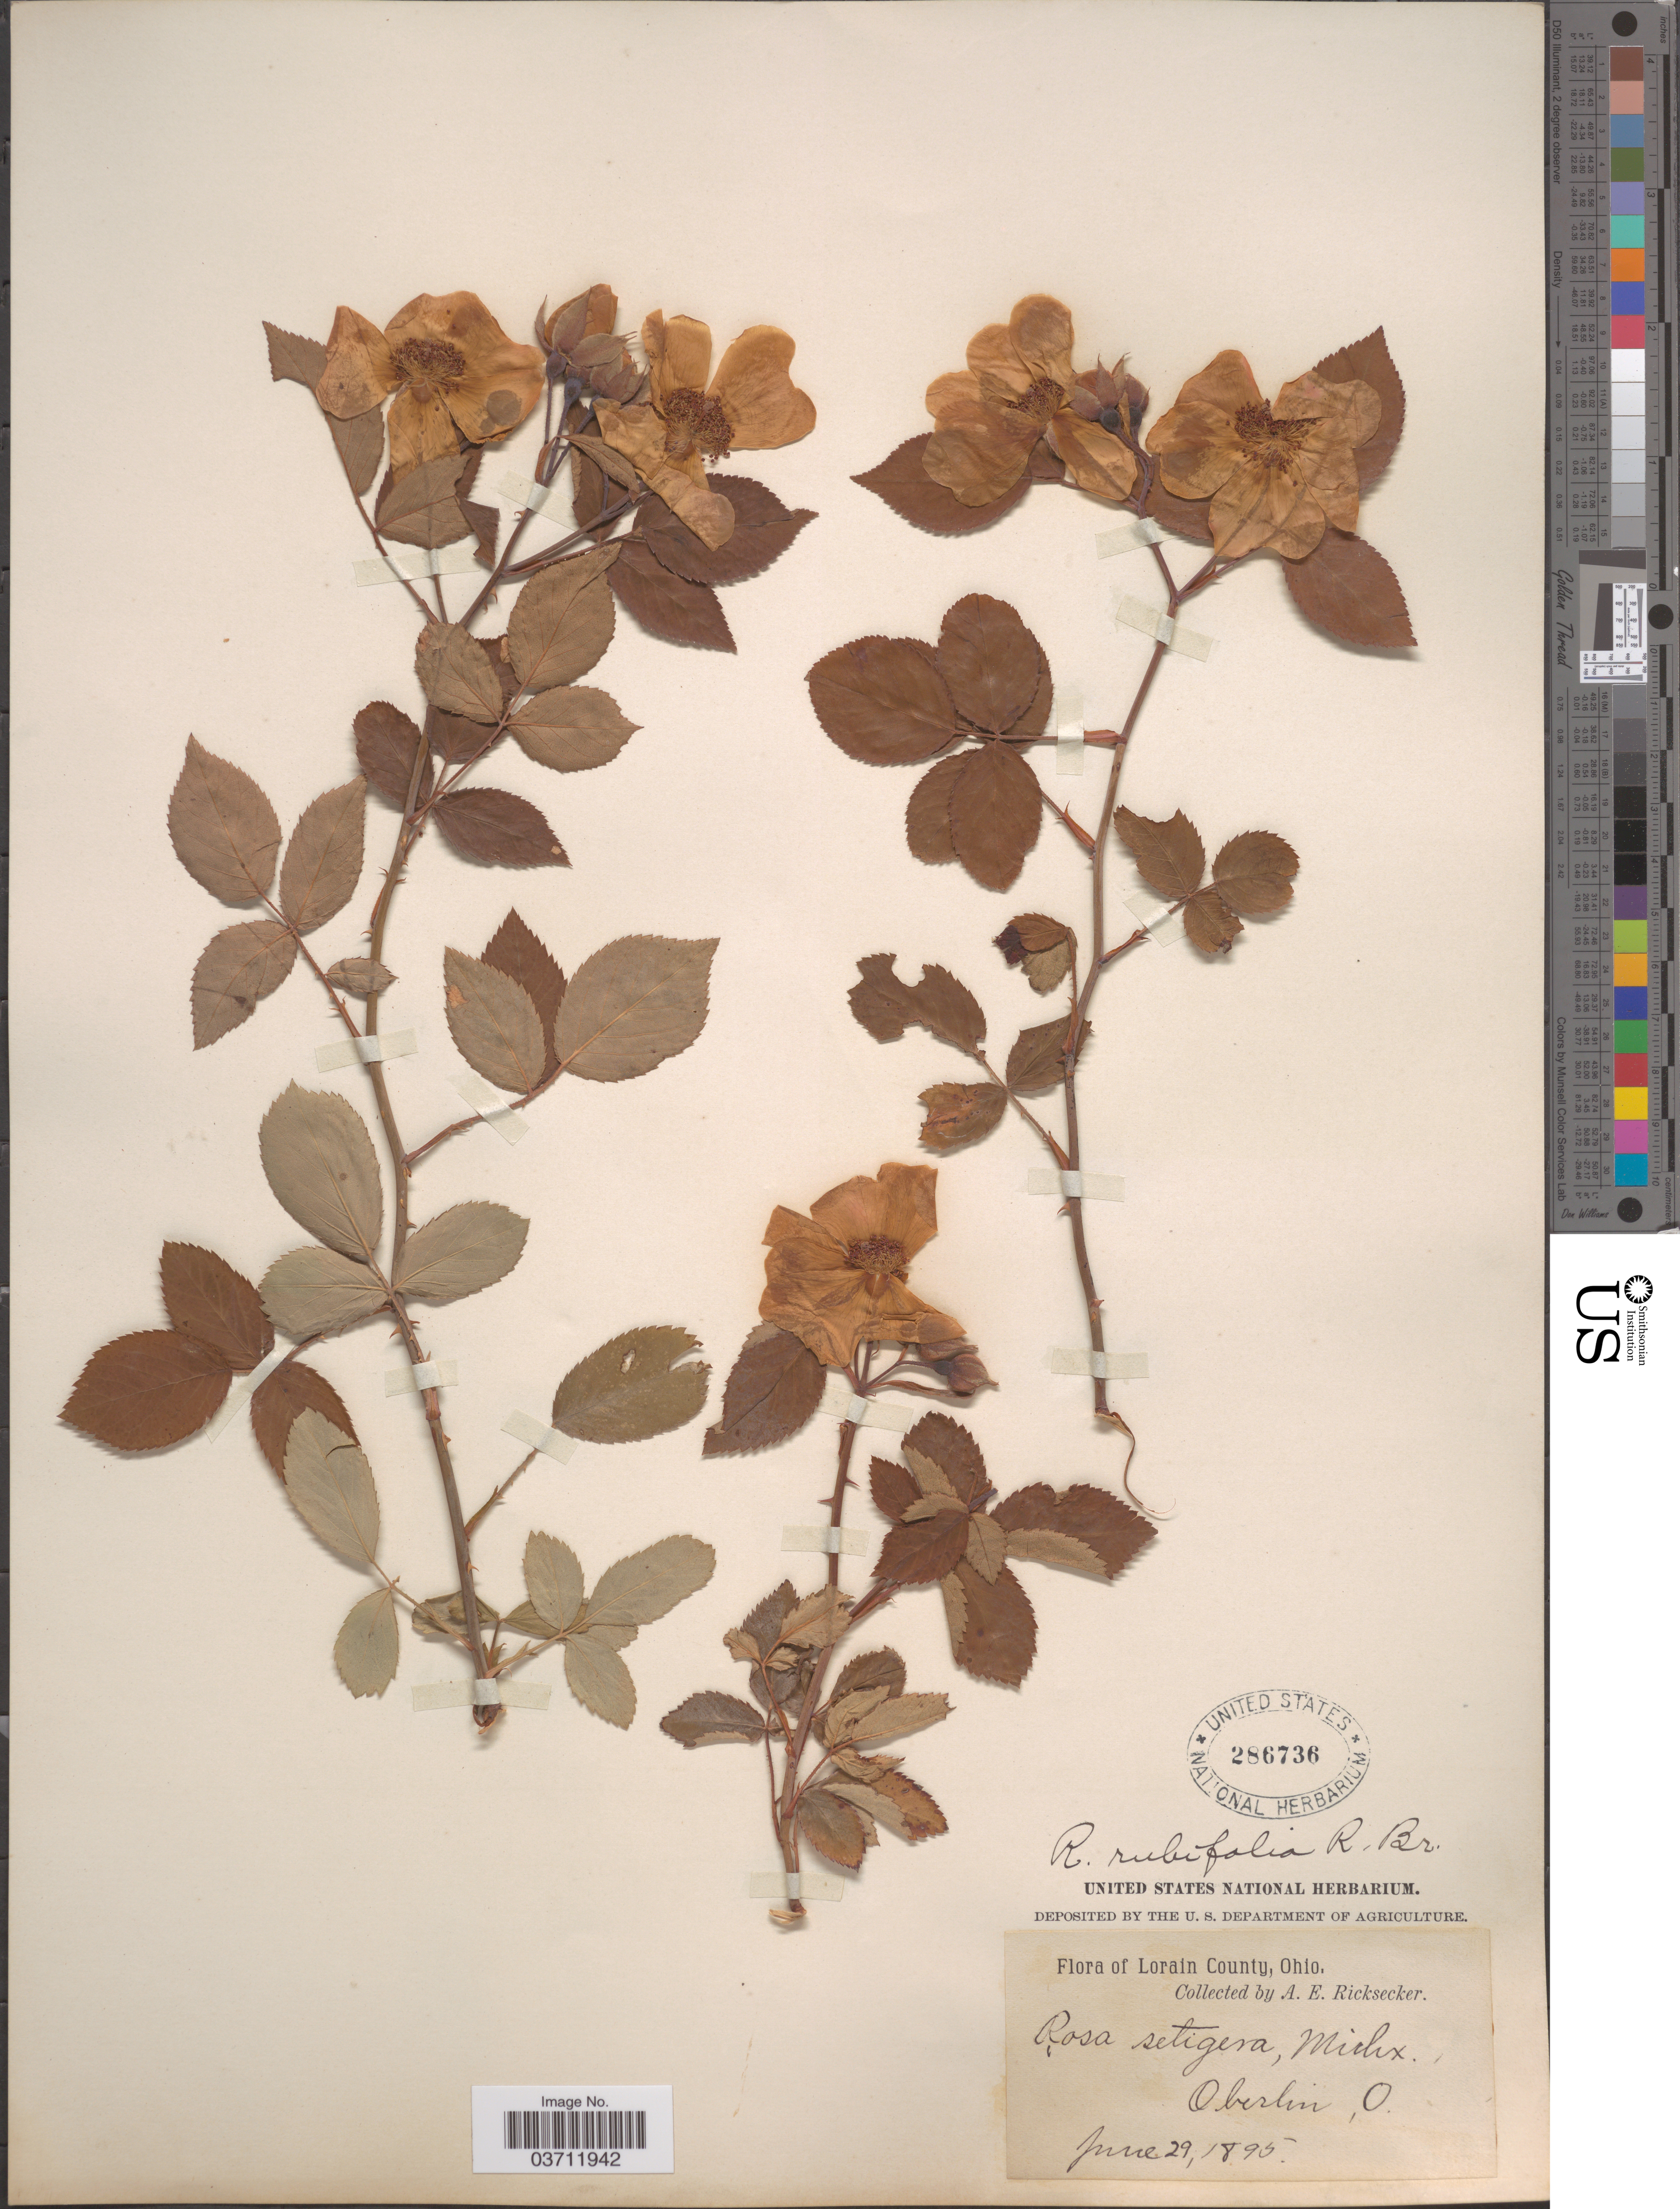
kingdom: Plantae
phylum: Tracheophyta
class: Magnoliopsida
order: Rosales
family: Rosaceae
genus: Rosa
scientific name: Rosa rubifolia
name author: R. Br.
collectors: A. E. Ricksecker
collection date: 1895-06-29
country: United States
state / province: Ohio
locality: Lorain County. Oberlin.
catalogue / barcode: US 286736